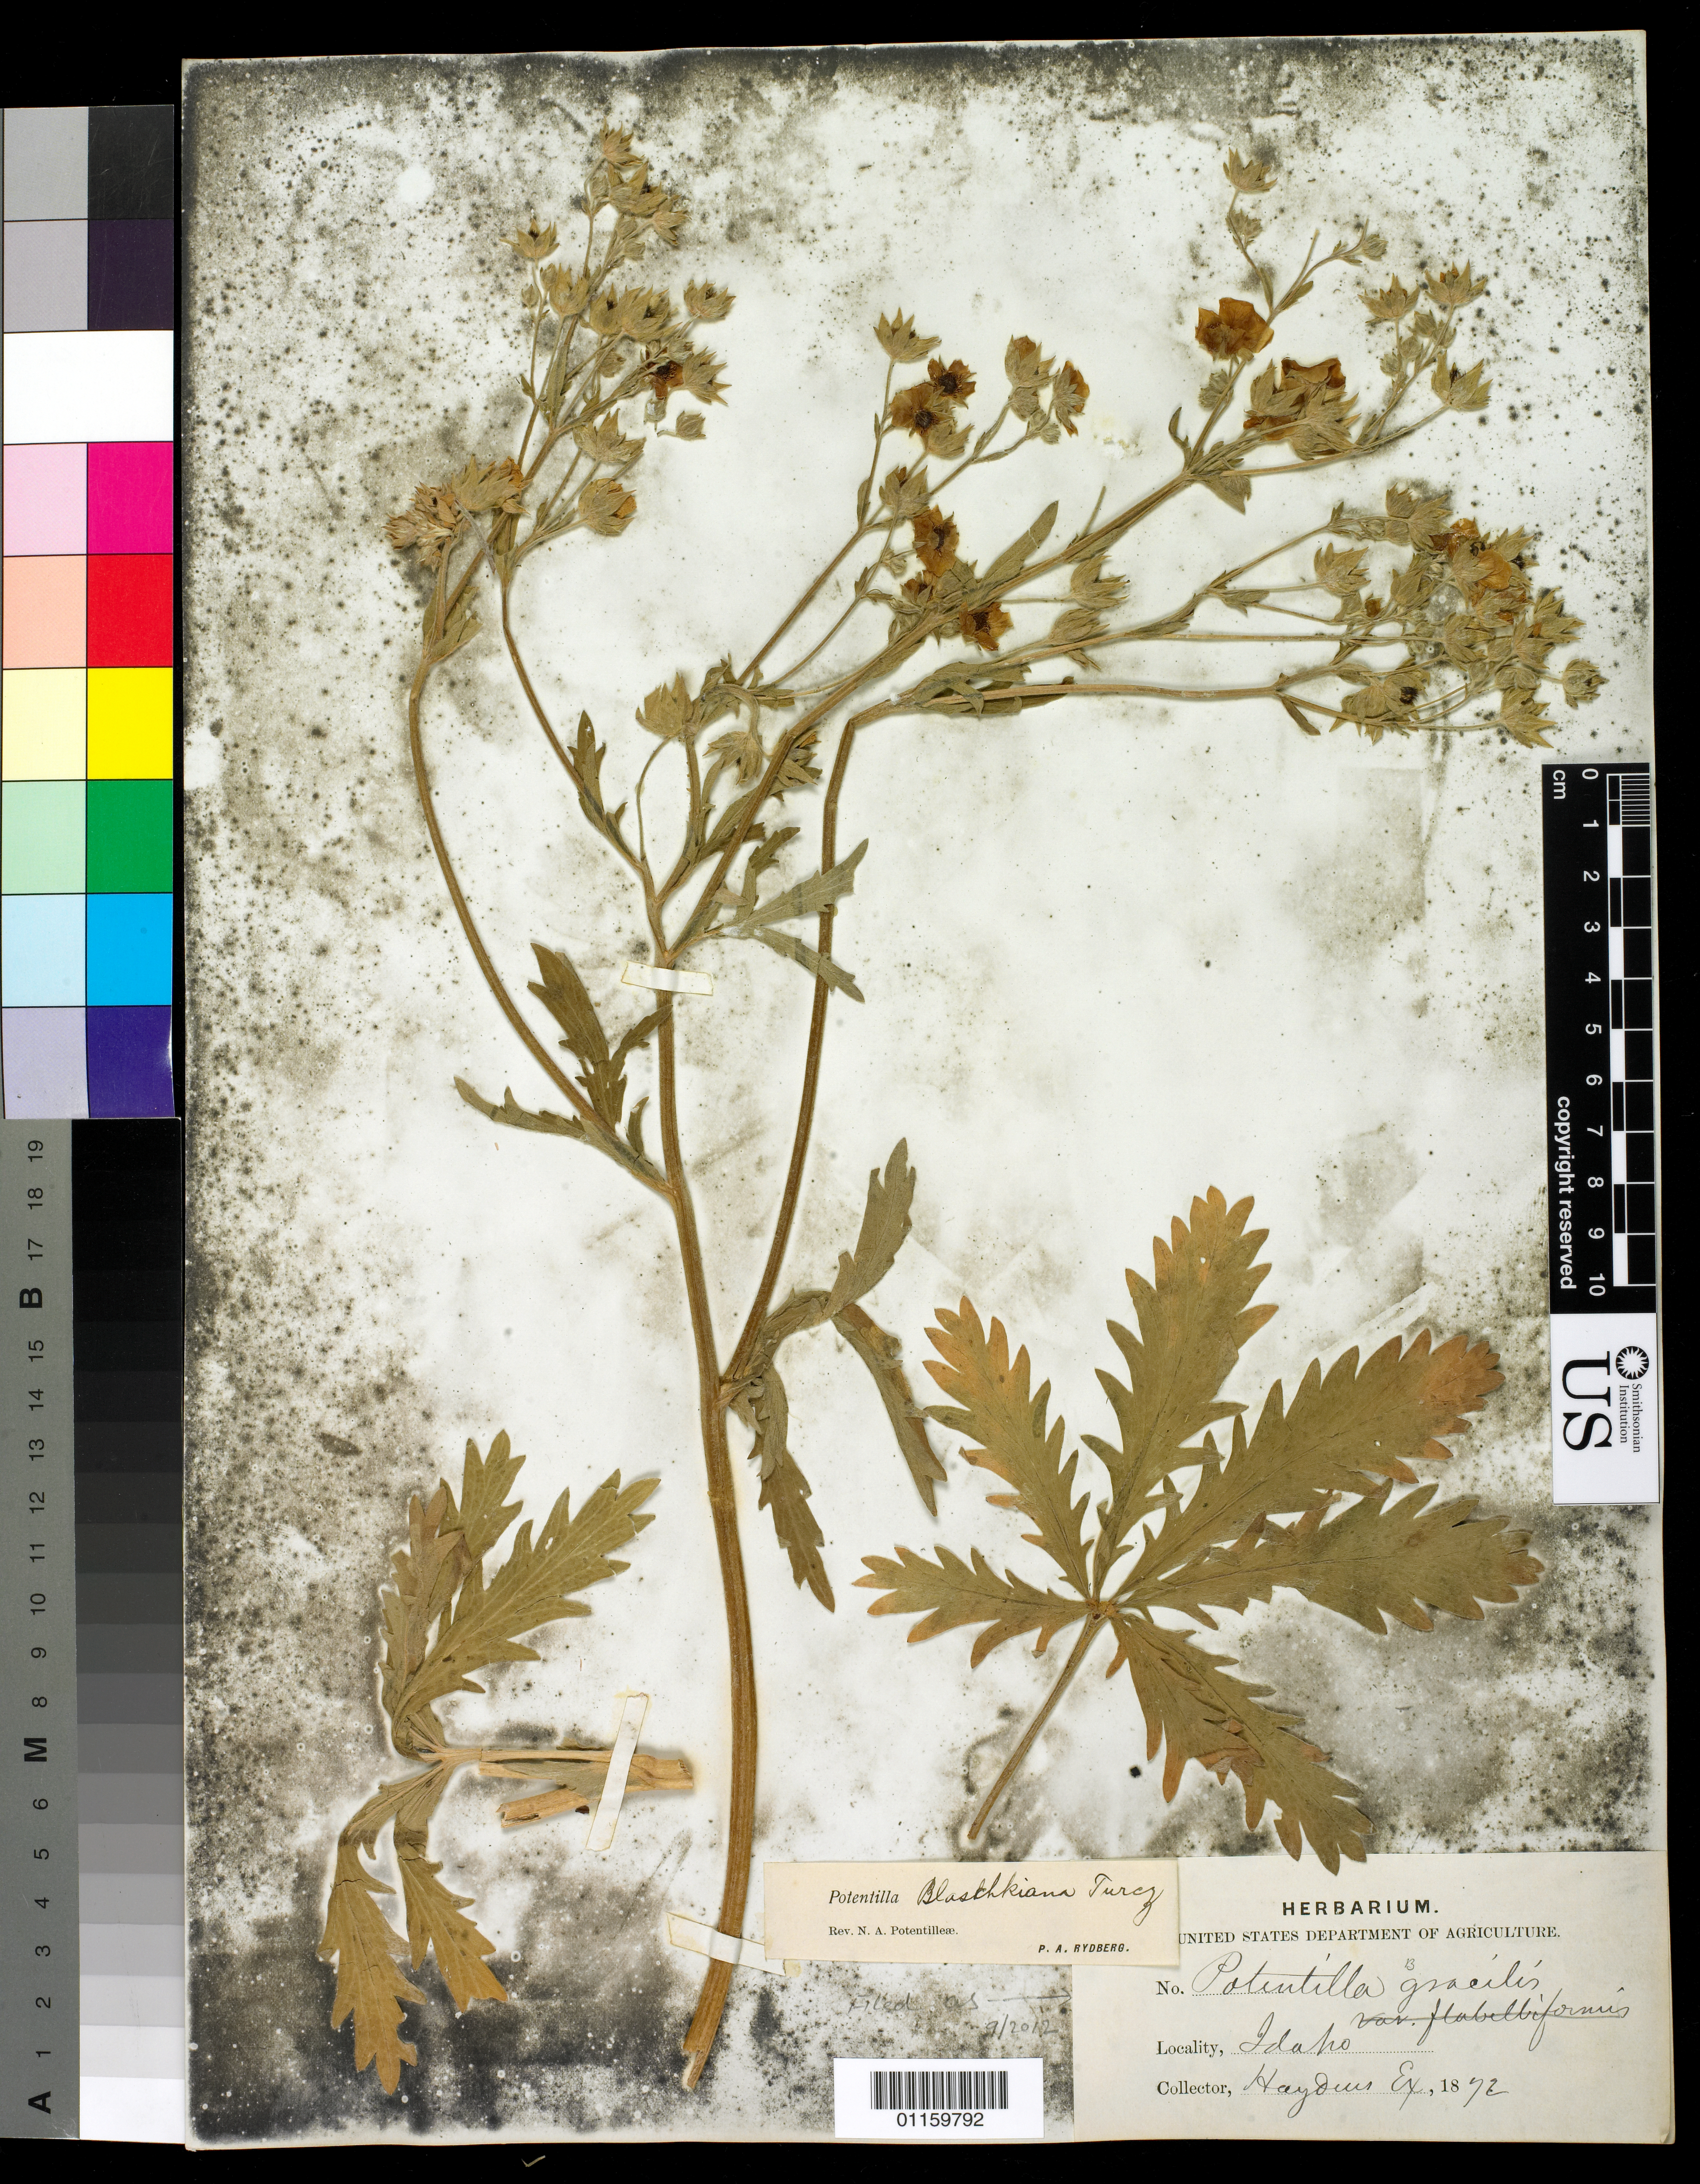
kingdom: Plantae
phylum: Tracheophyta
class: Magnoliopsida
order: Rosales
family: Rosaceae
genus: Potentilla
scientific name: Potentilla gracilis var. fastigiata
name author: (Nutt.) S. Watson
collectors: -- Hayden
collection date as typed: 1872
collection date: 1872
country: United States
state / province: Idaho